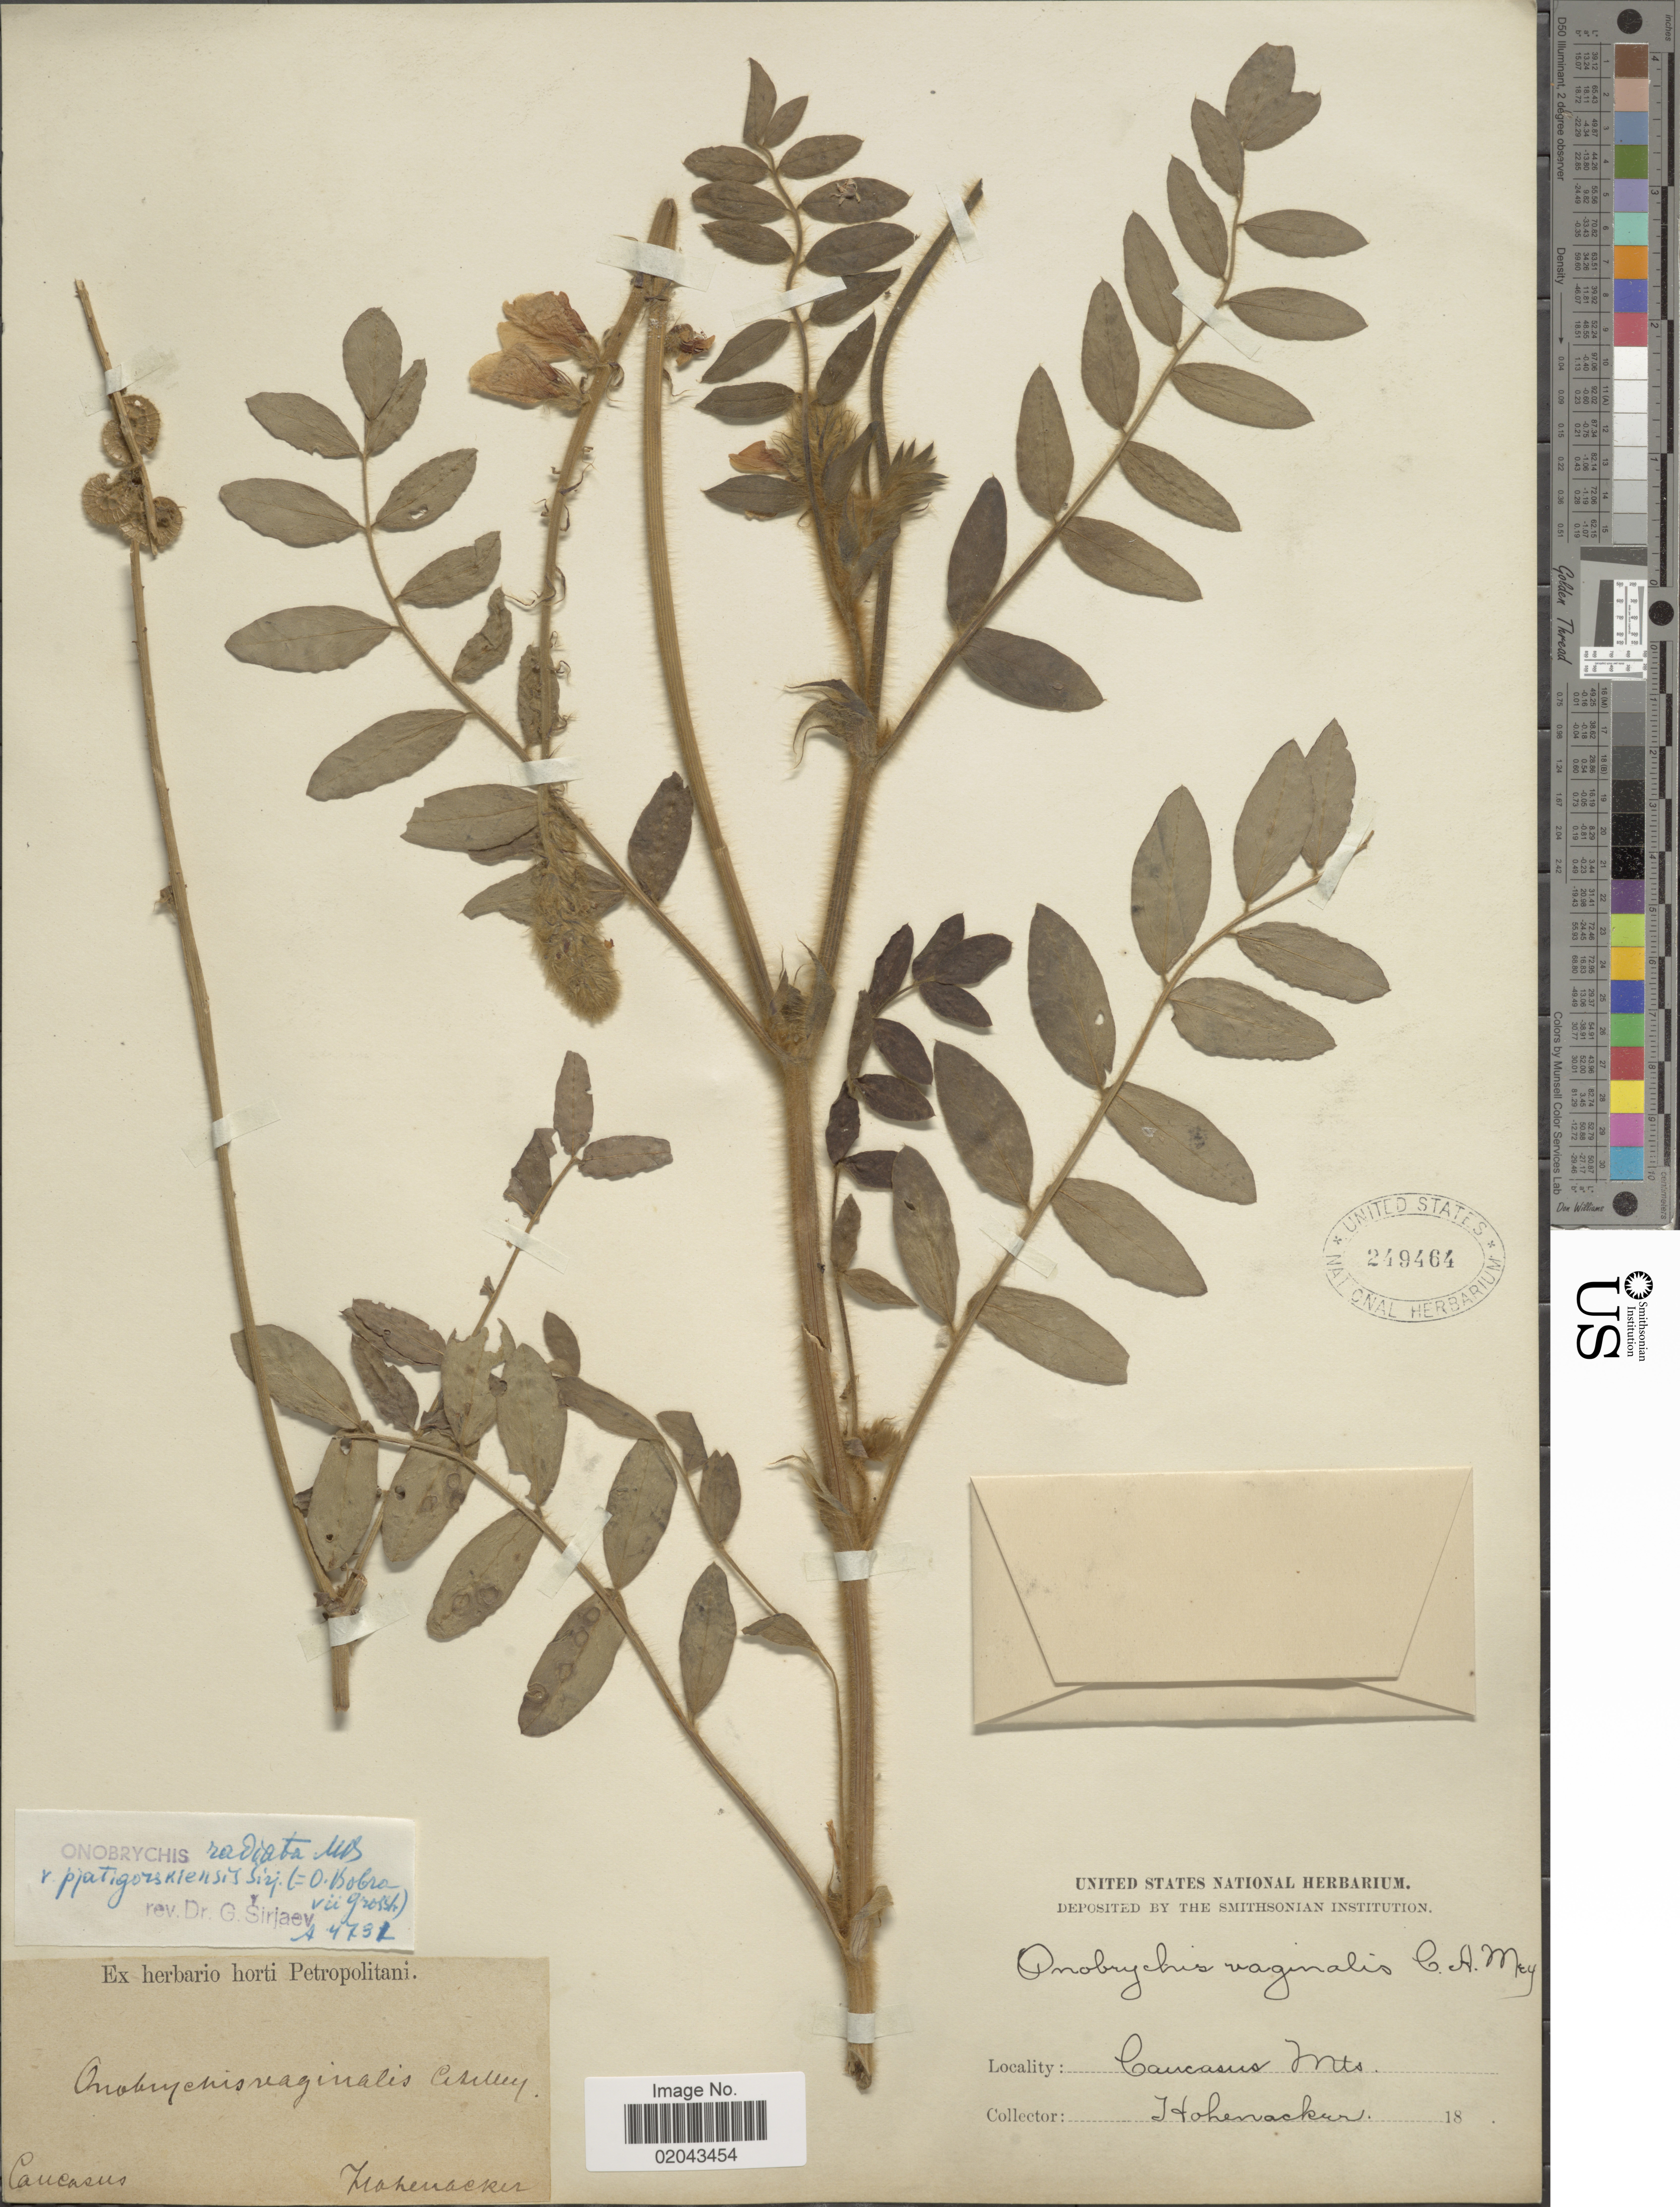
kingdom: Plantae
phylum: Tracheophyta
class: Magnoliopsida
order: Fabales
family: Fabaceae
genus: Onobrychis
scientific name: Onobrychis radiata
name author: (Desf.) M. Bieb.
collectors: Hohenacker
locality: Caucasus Mts.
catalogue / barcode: US 249464